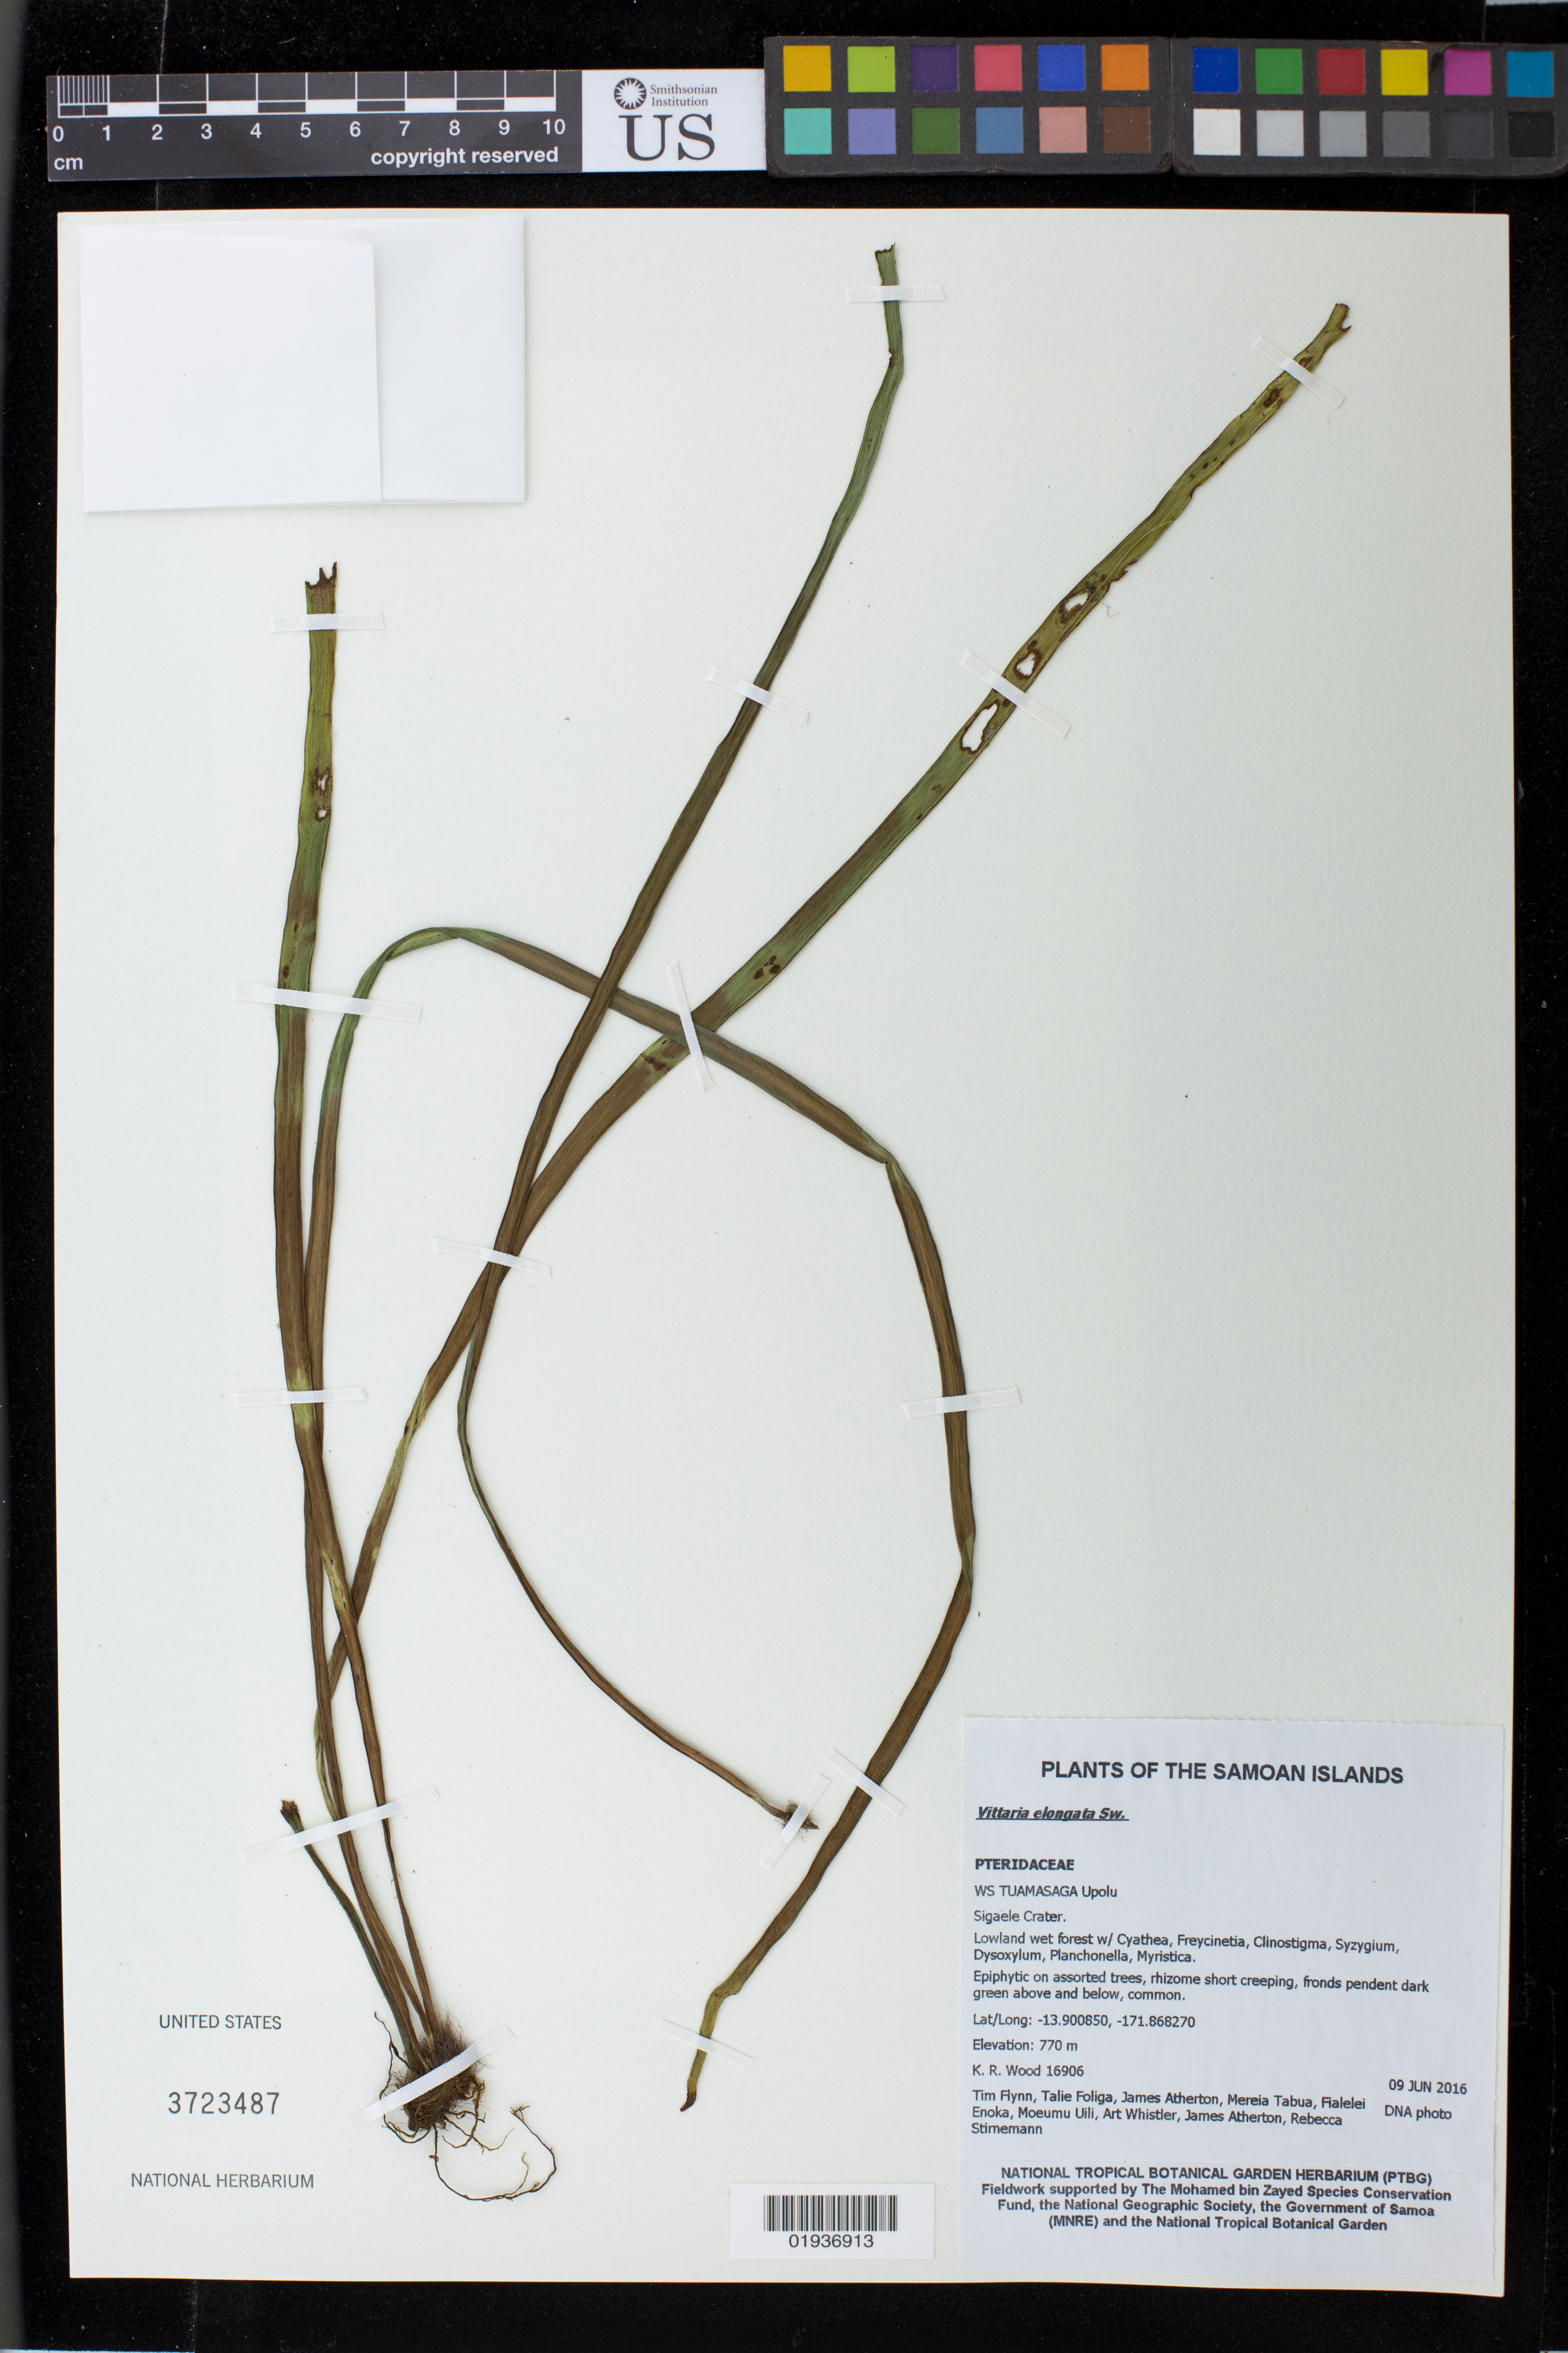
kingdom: Plantae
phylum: Tracheophyta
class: Polypodiopsida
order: Polypodiales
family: Pteridaceae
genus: Haplopteris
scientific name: Haplopteris elongata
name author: (Sw.) Crane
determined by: Wagner, W. L., (BOT), Smithsonian Institution - National Museum of Natural History (UNITED STATES)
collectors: K. R. Wood, T. W. Flynn, T. Foliga, J. Atherton, M. Tabua, F. Enoka, M. Uili & A. Whistler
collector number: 16906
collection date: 2016-06-09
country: Samoa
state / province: Tuamasaga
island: Upolu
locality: Upolu, Sigaele Crater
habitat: Lowland wet forest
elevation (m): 770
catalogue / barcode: US 3723487